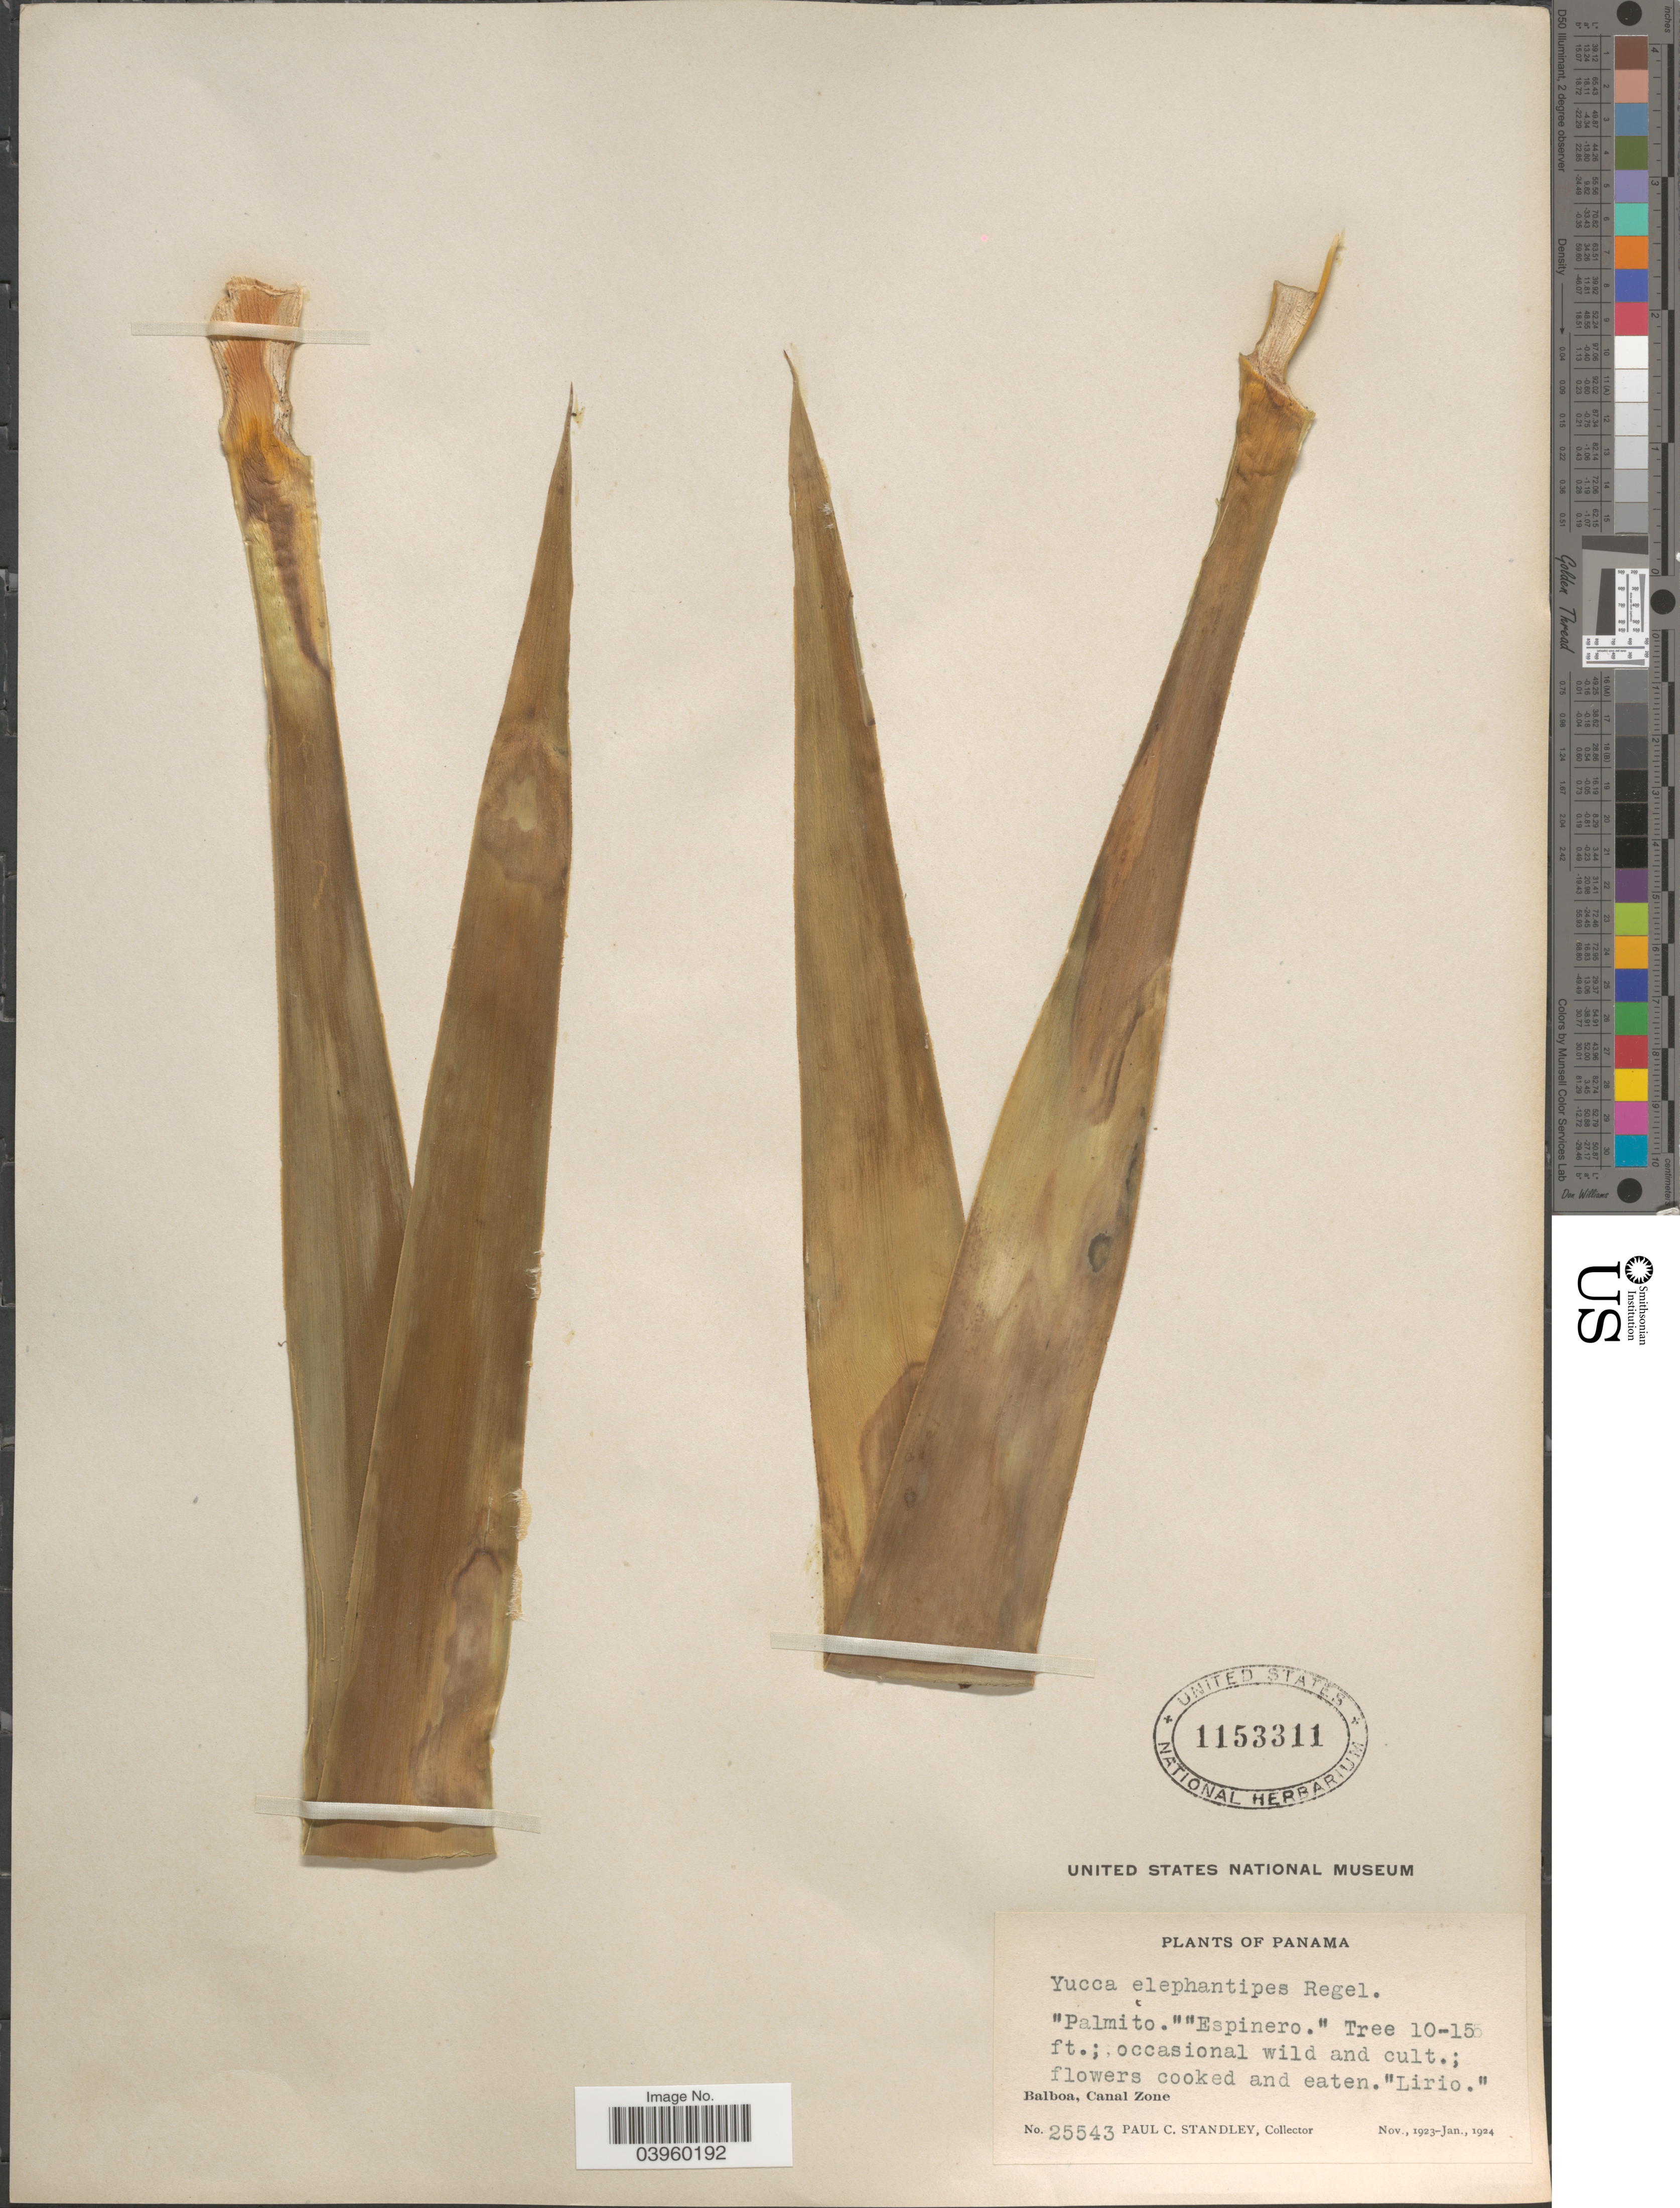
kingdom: Plantae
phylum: Tracheophyta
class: Liliopsida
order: Asparagales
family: Asparagaceae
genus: Yucca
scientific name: Yucca elephantipes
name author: Regel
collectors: P. C. Standley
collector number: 25543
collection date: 1923-11/1924-01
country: Panama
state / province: Colón / Panamá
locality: Balboa, Canal Zone.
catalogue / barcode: US 1153311